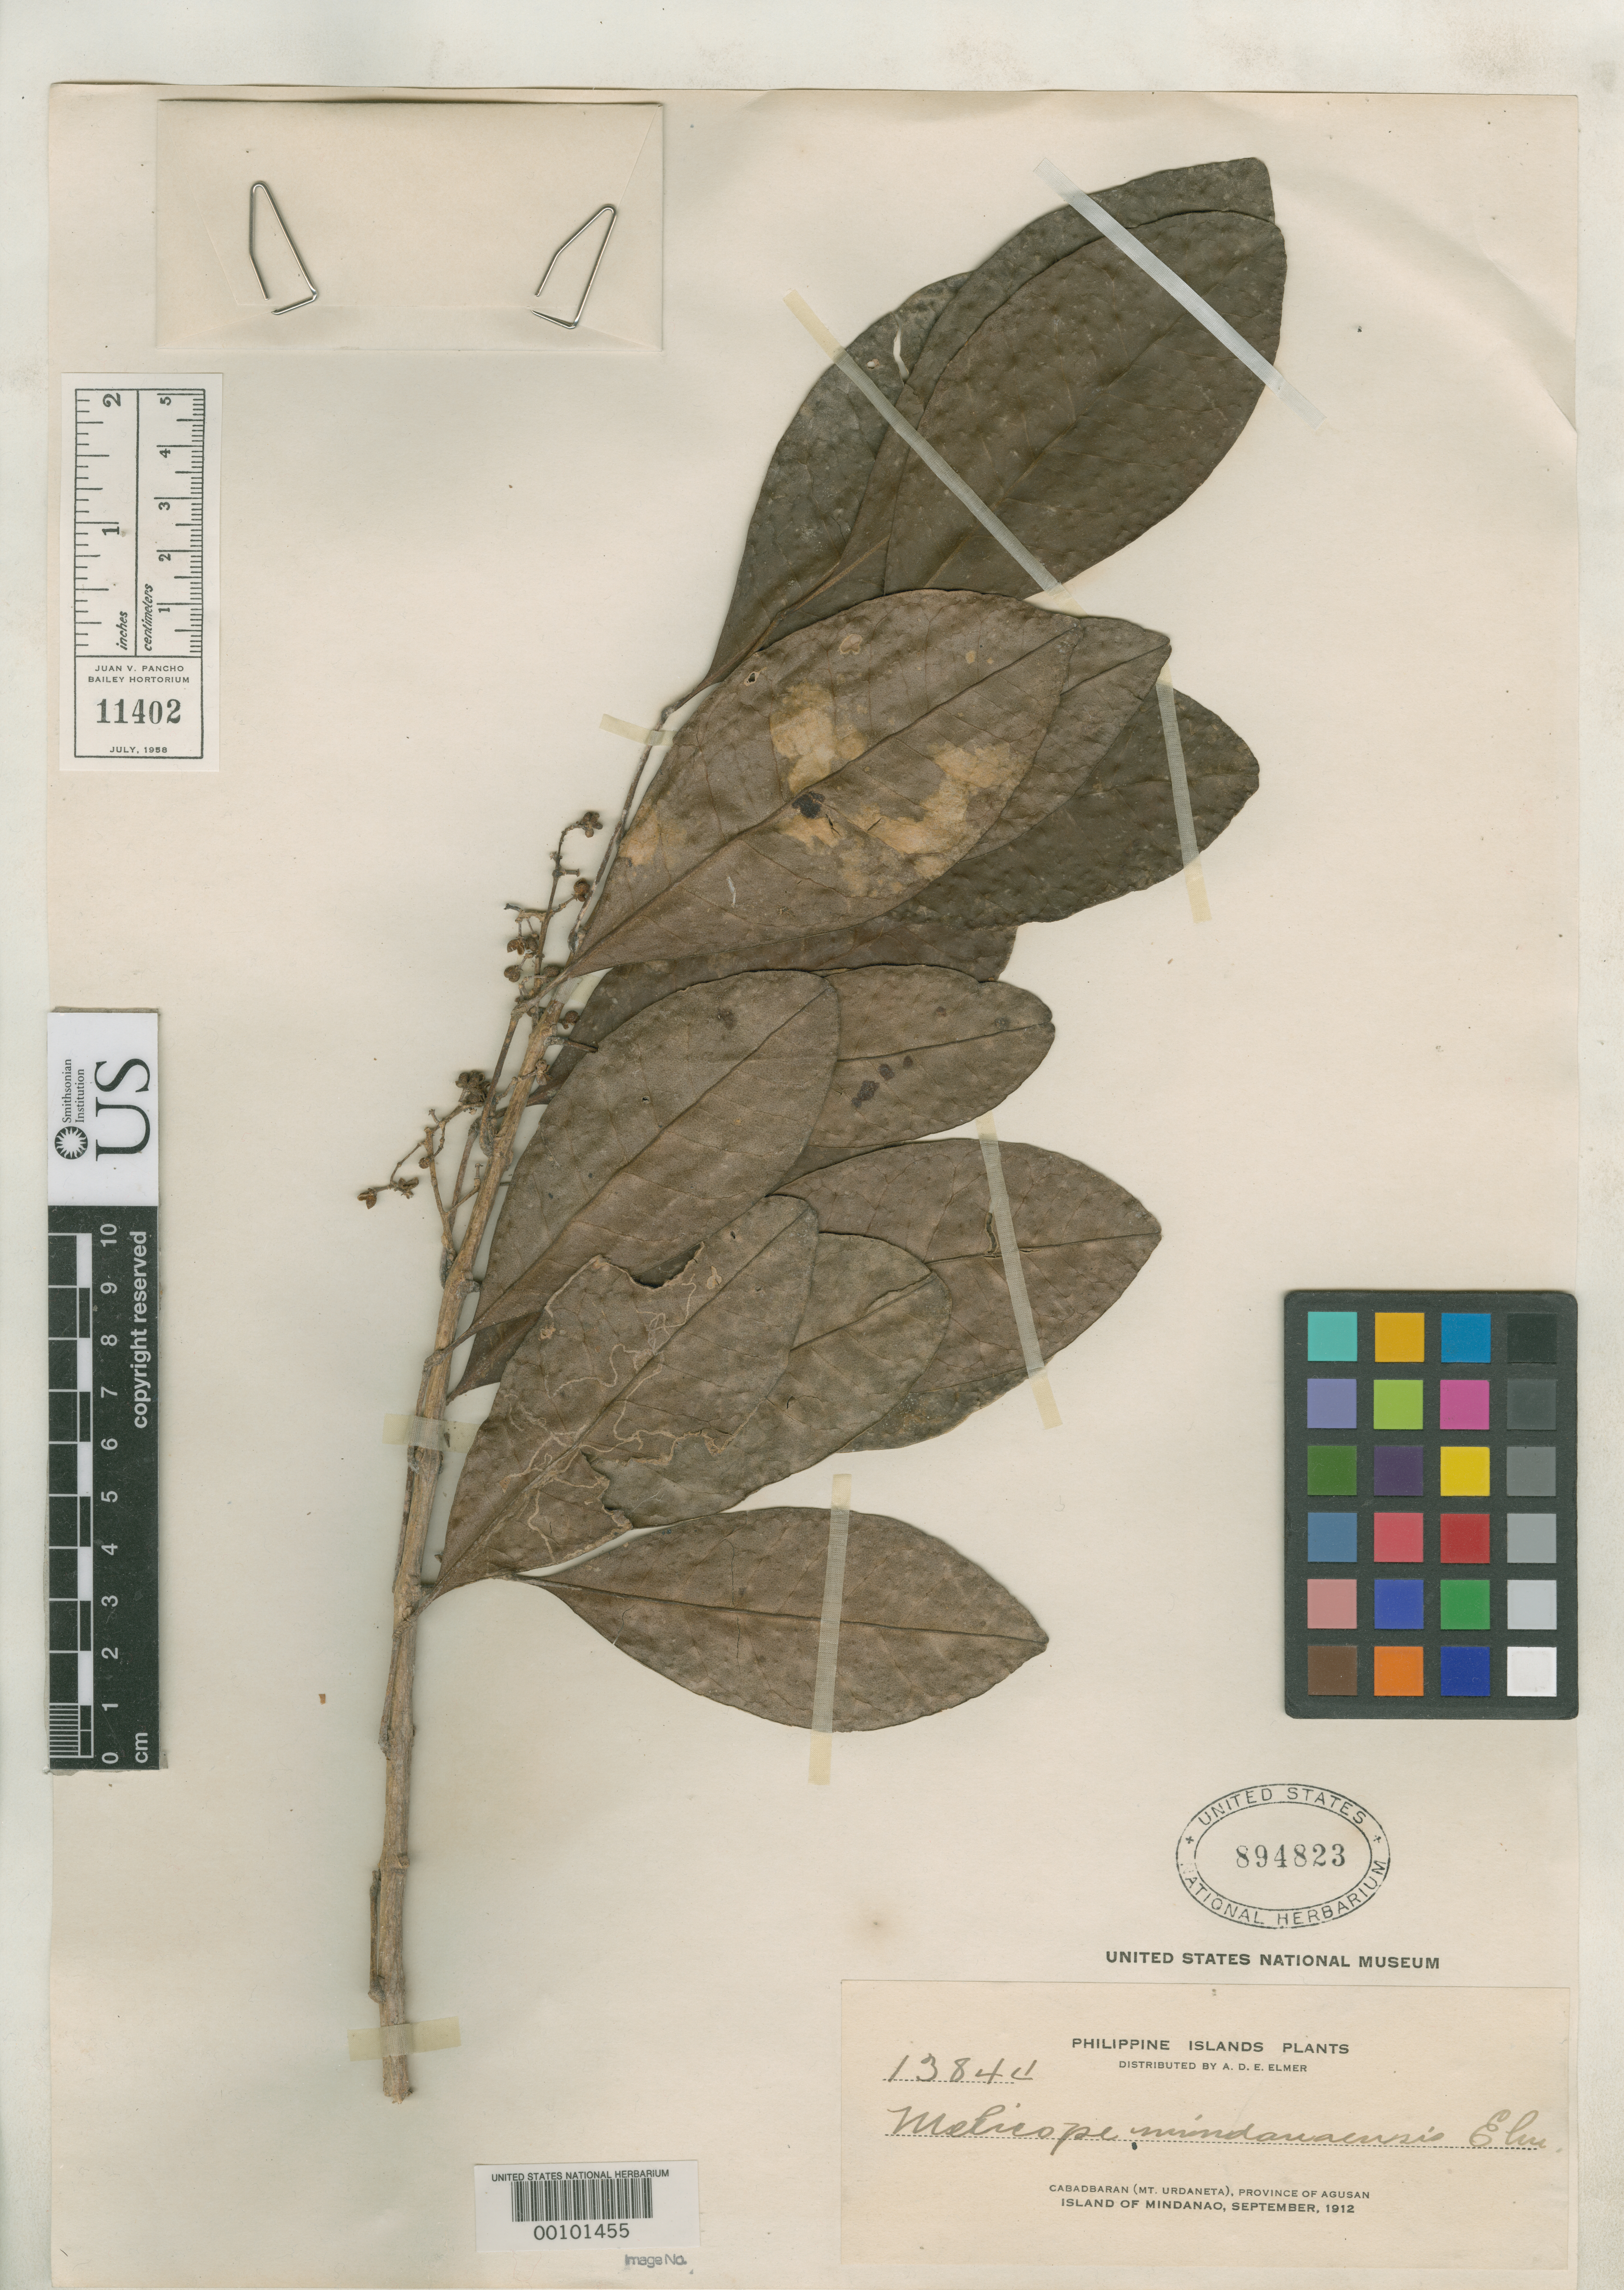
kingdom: Plantae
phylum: Tracheophyta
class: Magnoliopsida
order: Sapindales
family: Rutaceae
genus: Melicope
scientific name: Melicope mindanaensis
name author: Elmer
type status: Isotype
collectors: A. D. E. Elmer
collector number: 13844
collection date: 1912-07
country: Philippines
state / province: Caraga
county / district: Agusan del Norte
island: Mindanao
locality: Cabadbaran (Mt. Urdaneta), province of Agusan, Island of Mindanao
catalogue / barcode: US 894823